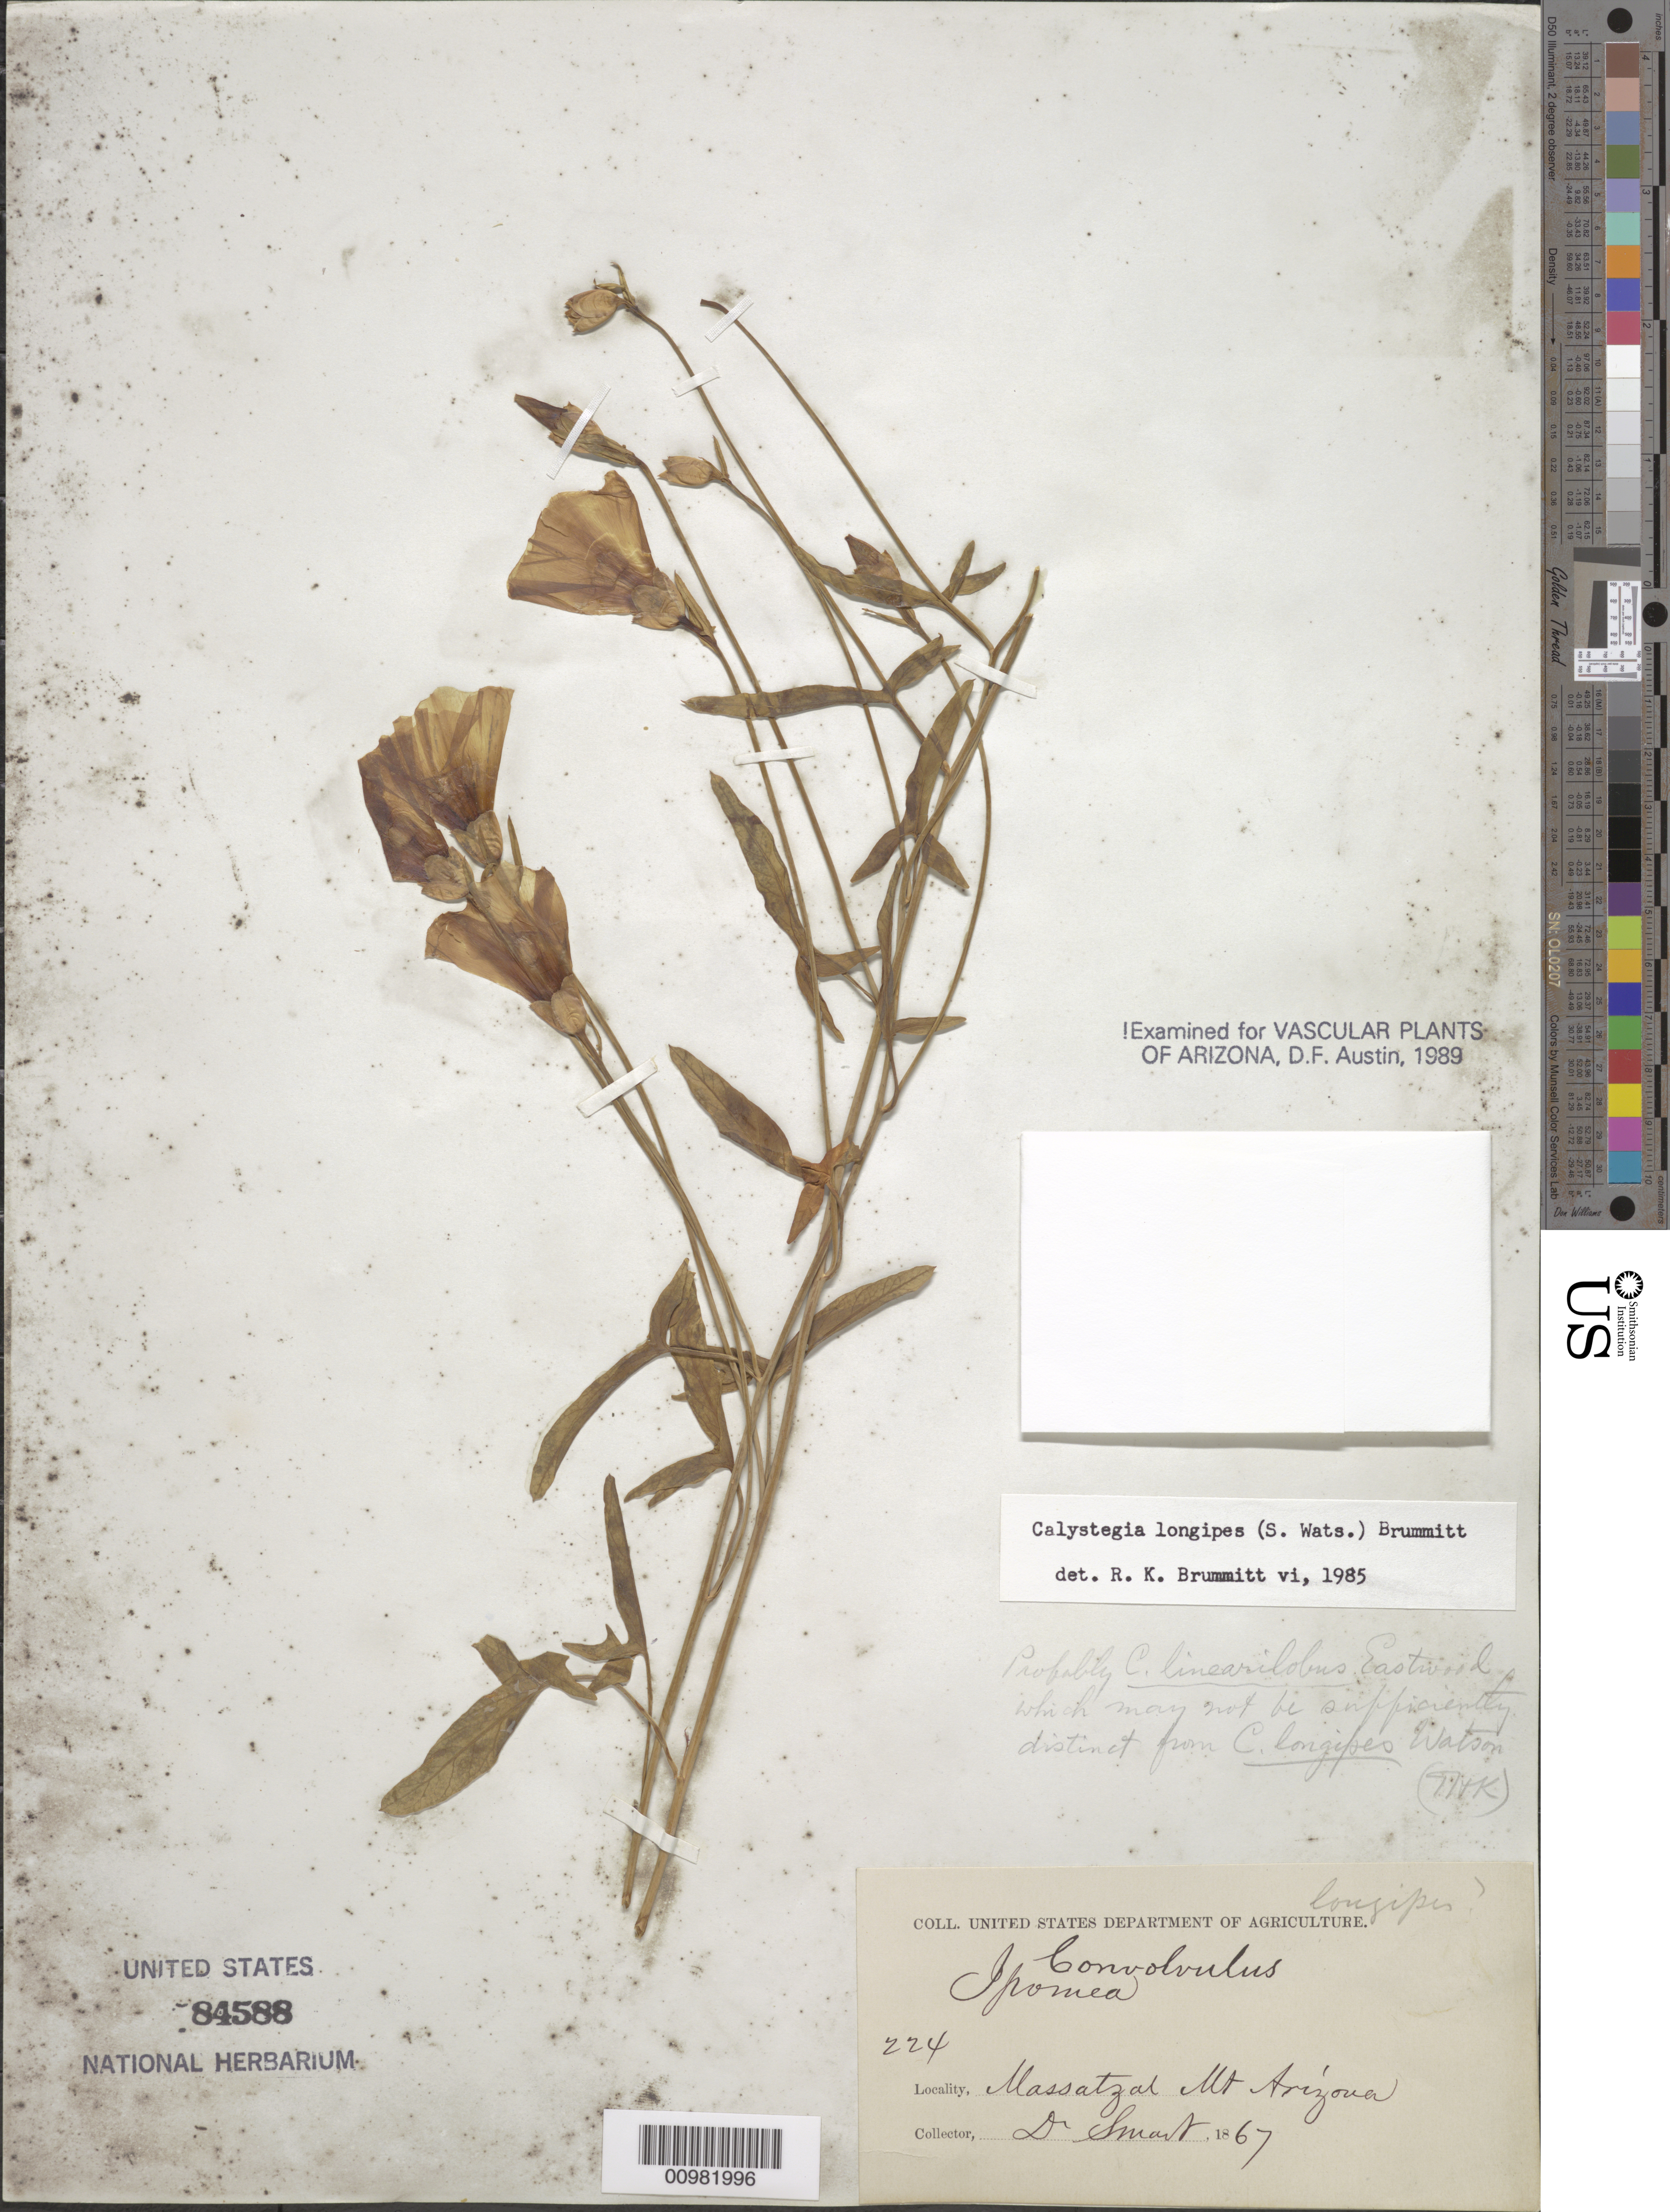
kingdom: Plantae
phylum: Tracheophyta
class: Magnoliopsida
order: Solanales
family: Convolvulaceae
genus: Calystegia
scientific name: Calystegia longipes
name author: (S. Watson) Brummitt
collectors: C. Smart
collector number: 224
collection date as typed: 1867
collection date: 1867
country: United States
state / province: Arizona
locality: Mazatal Mts.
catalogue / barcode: US 84588